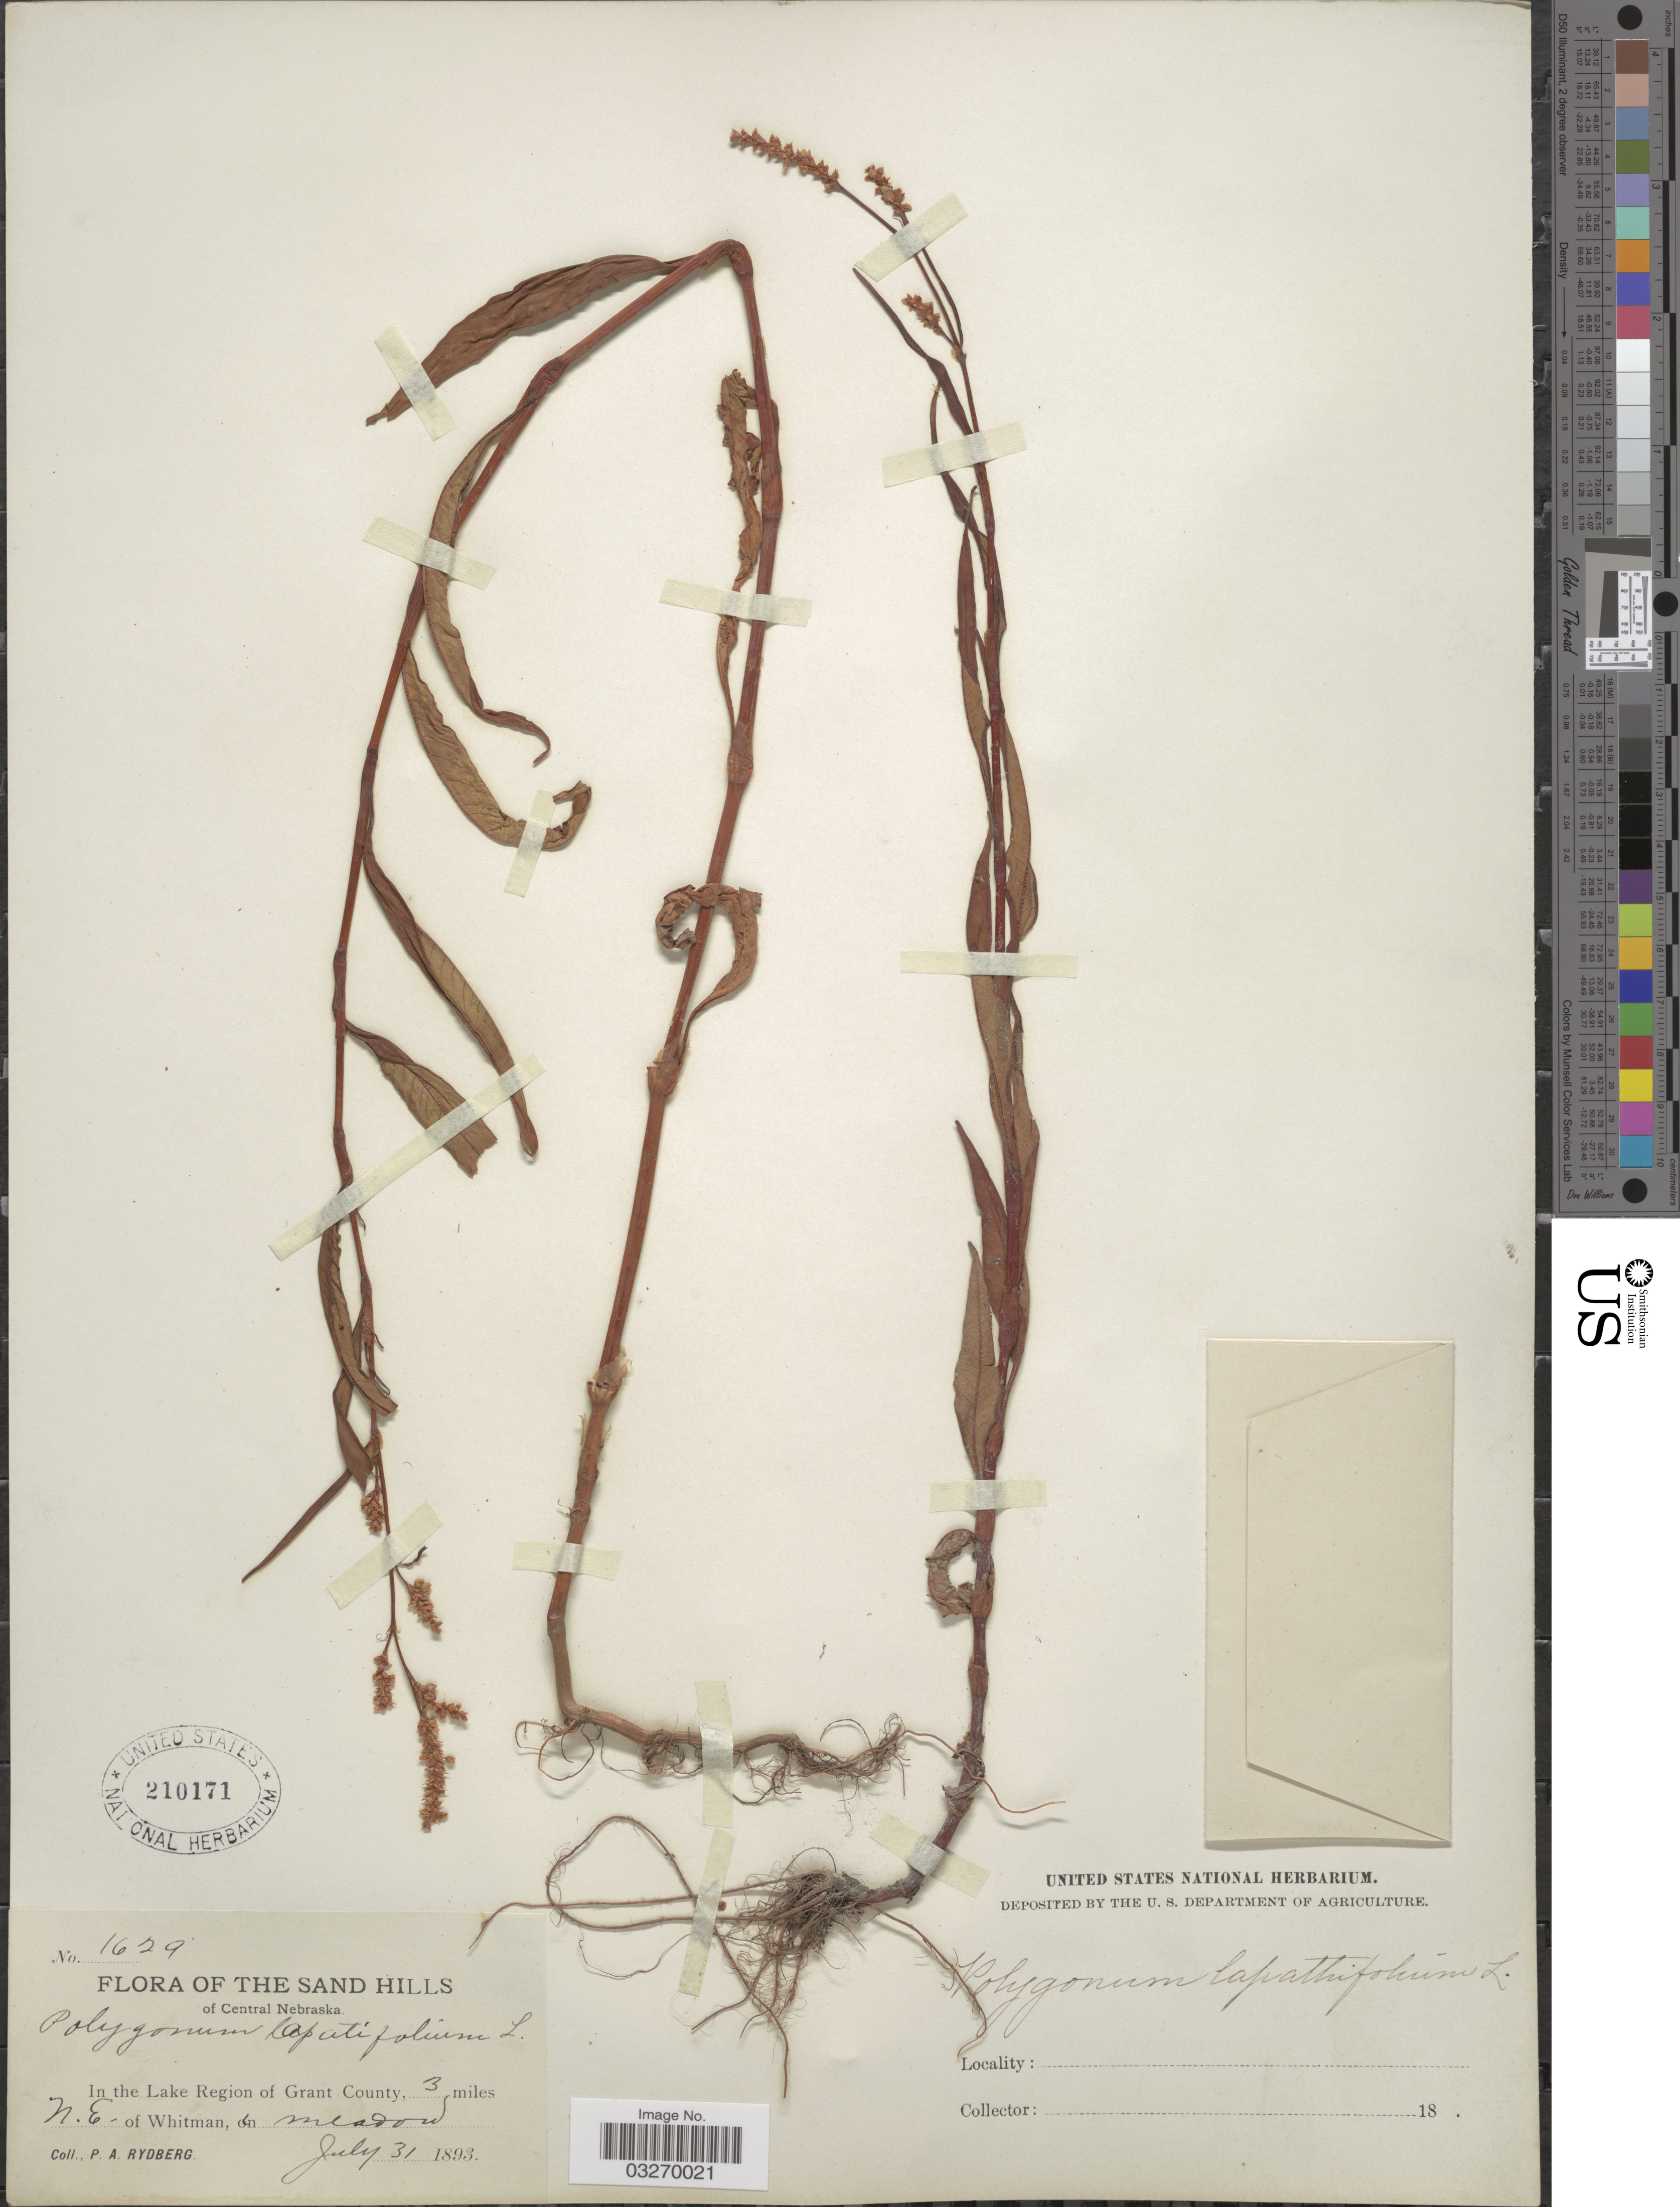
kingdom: Plantae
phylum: Tracheophyta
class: Magnoliopsida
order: Caryophyllales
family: Polygonaceae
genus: Persicaria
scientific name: Persicaria lapathifolia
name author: (L.) Delarbre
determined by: Atha, D. E.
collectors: P. A. Rydberg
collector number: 1629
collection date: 1893-07-31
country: United States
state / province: Nebraska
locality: The Sand Hills of Central Nebraska. In the Lake Region of Grant County, 3 miles N.E. of Whitman.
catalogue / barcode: US 210171